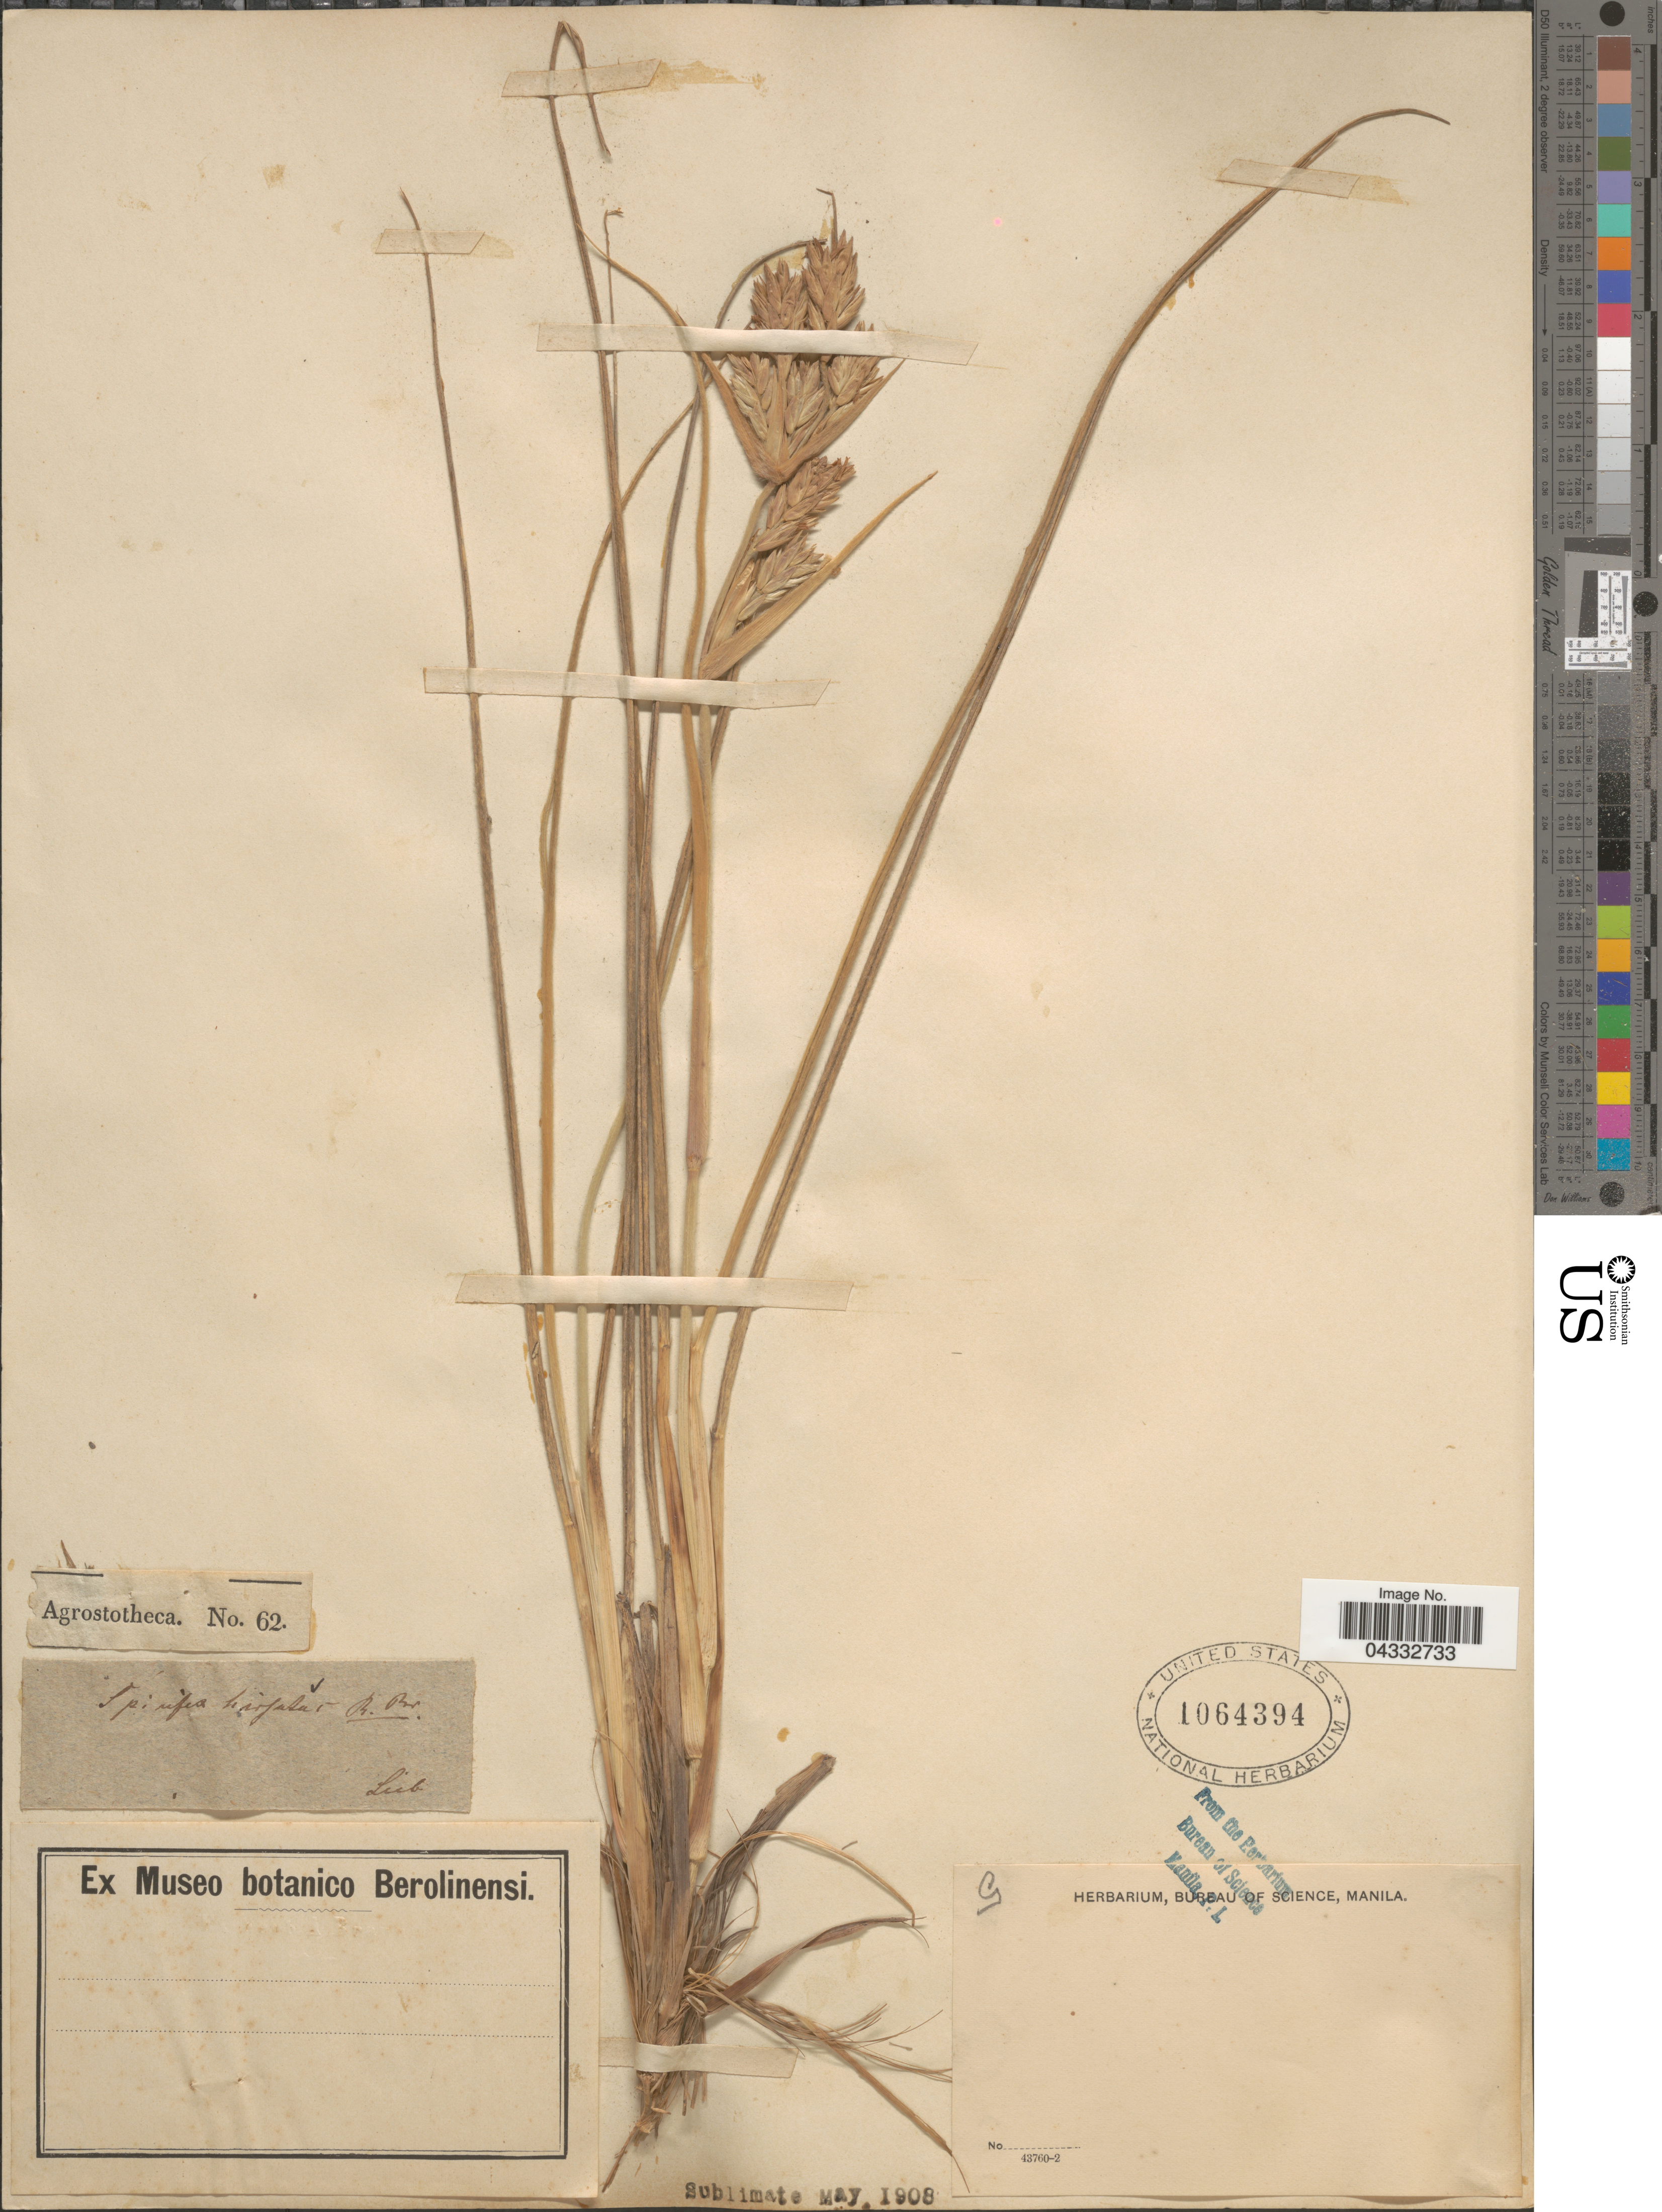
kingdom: Plantae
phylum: Tracheophyta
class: Liliopsida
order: Poales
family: Poaceae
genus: Spinifex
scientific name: Spinifex hirsutus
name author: Labill.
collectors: Lieb.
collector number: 62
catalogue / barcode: US 1064394